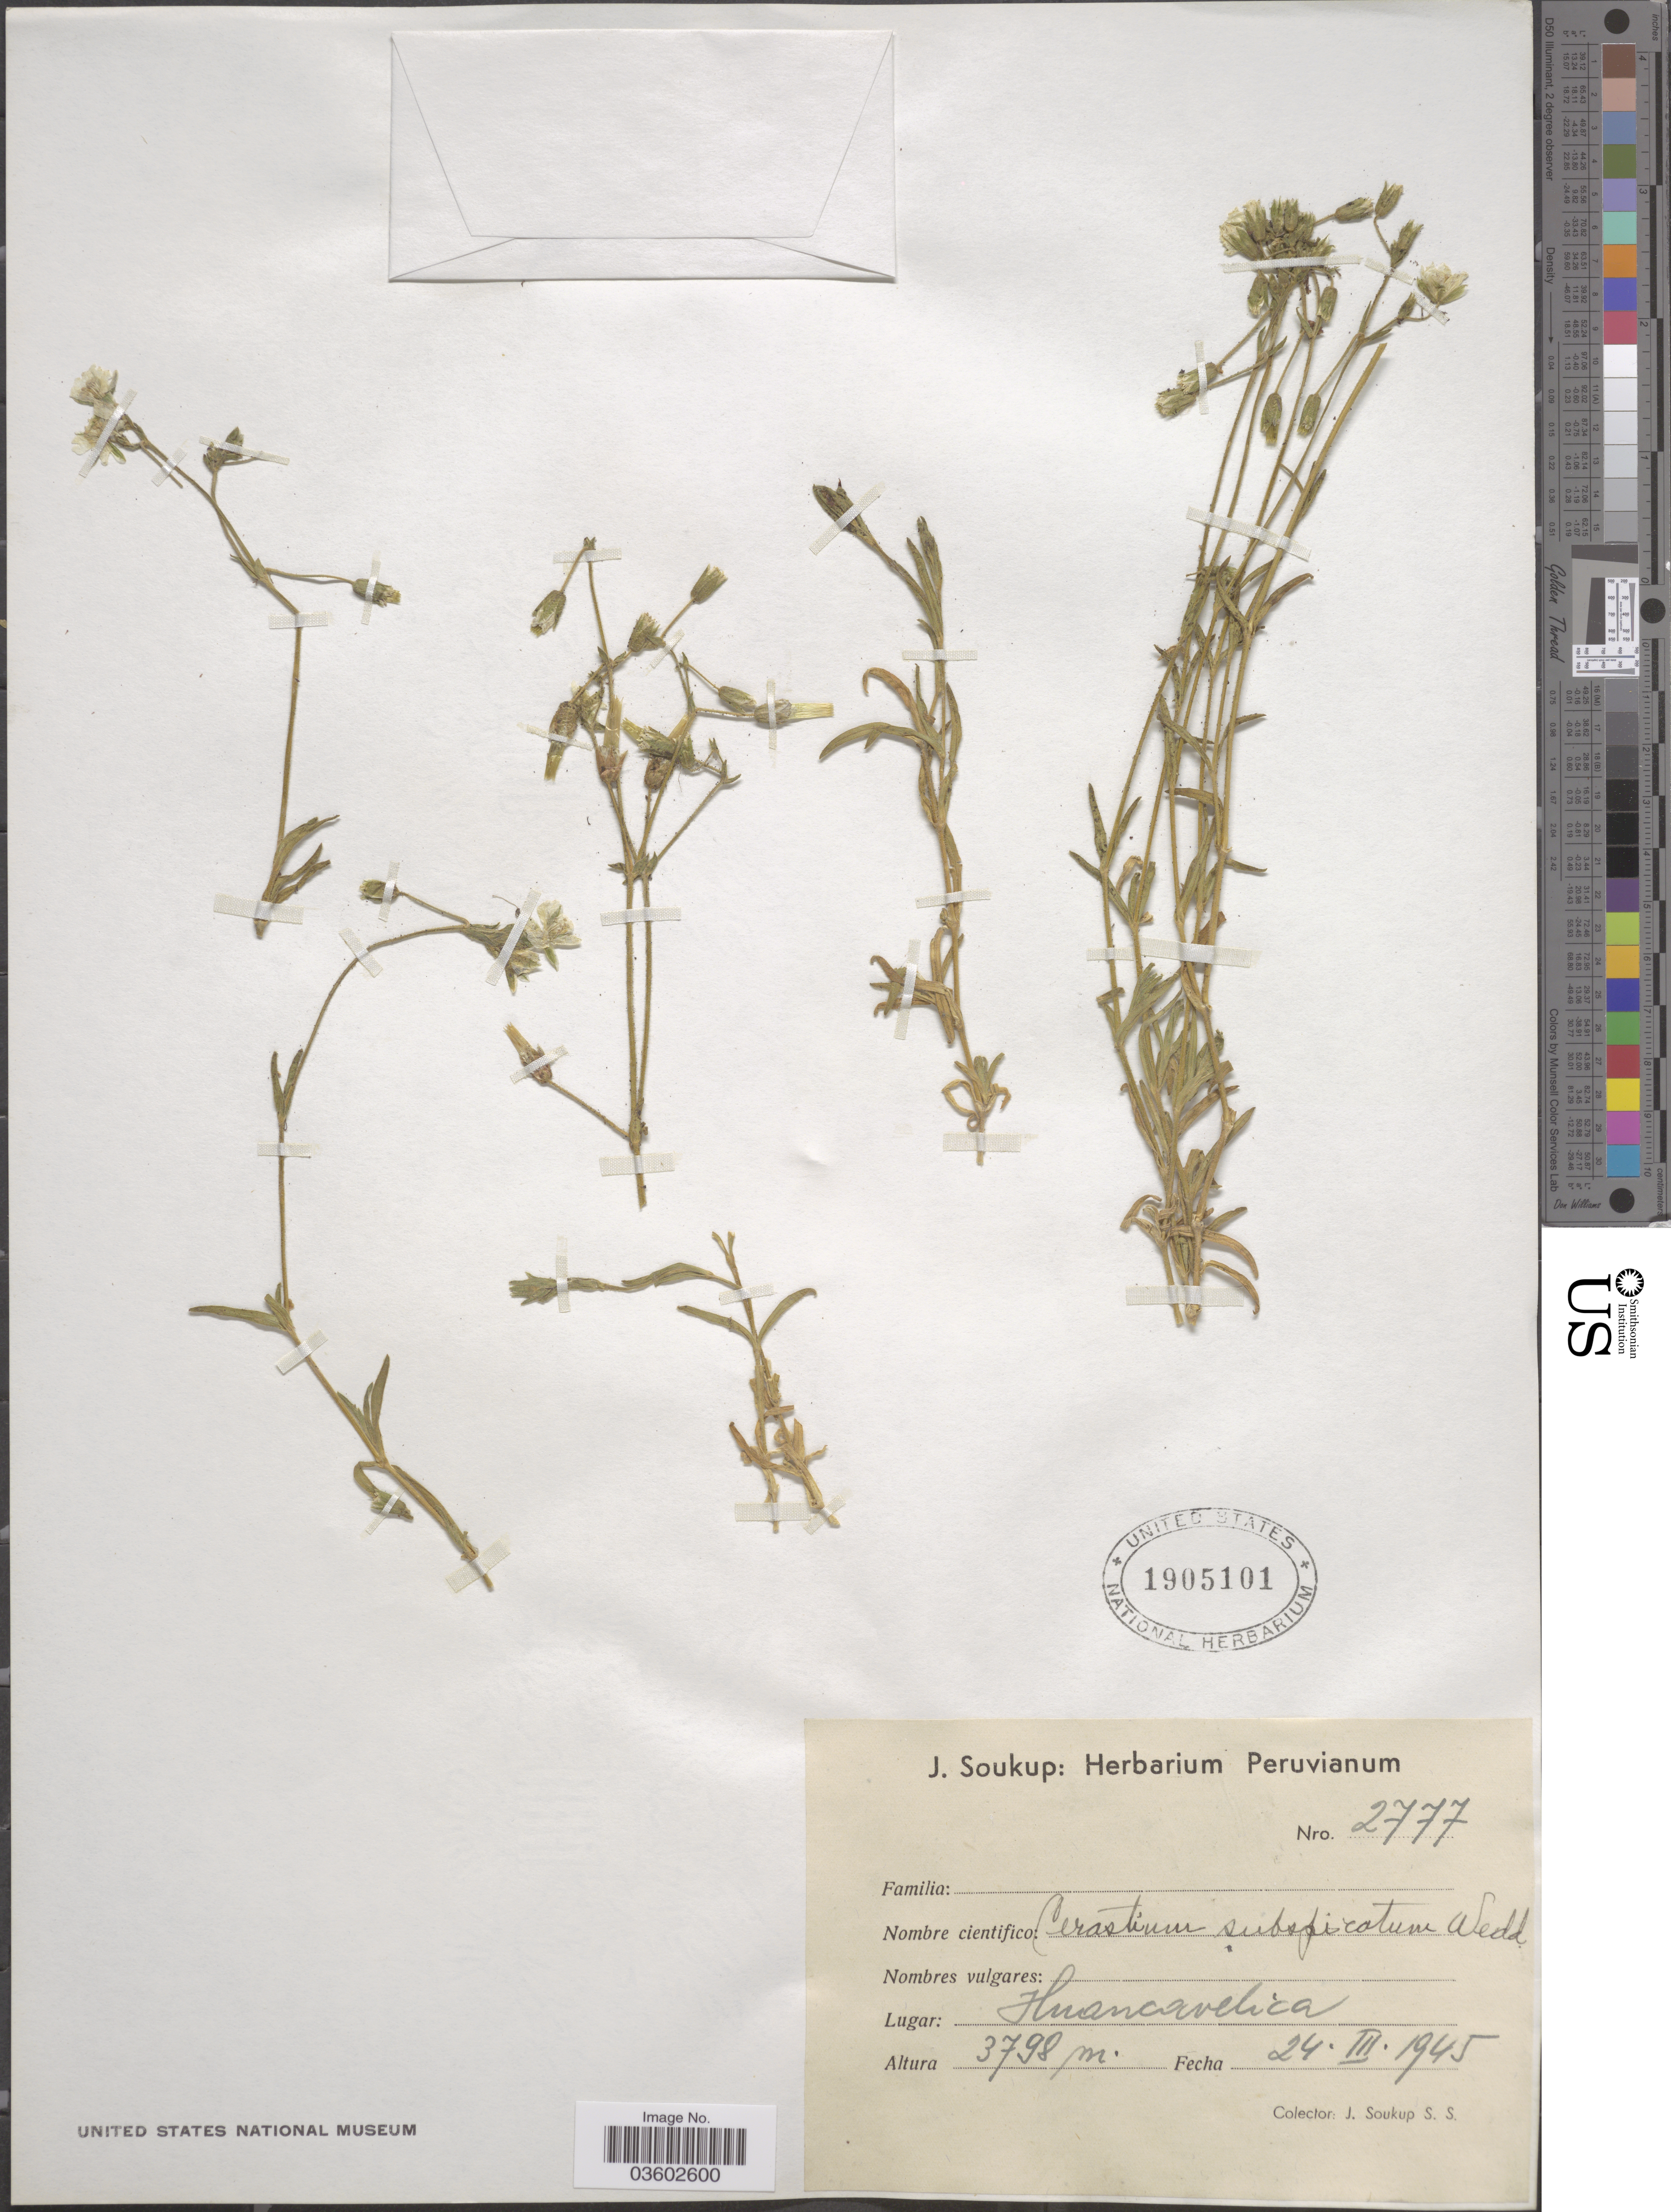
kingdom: Plantae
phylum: Tracheophyta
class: Magnoliopsida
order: Caryophyllales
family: Caryophyllaceae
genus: Cerastium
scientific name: Cerastium subspicatum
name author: Wedd.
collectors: J. Soukup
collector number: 2777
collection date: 1945-03-24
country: Peru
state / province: Huancavelica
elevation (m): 3798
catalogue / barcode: US 1905101